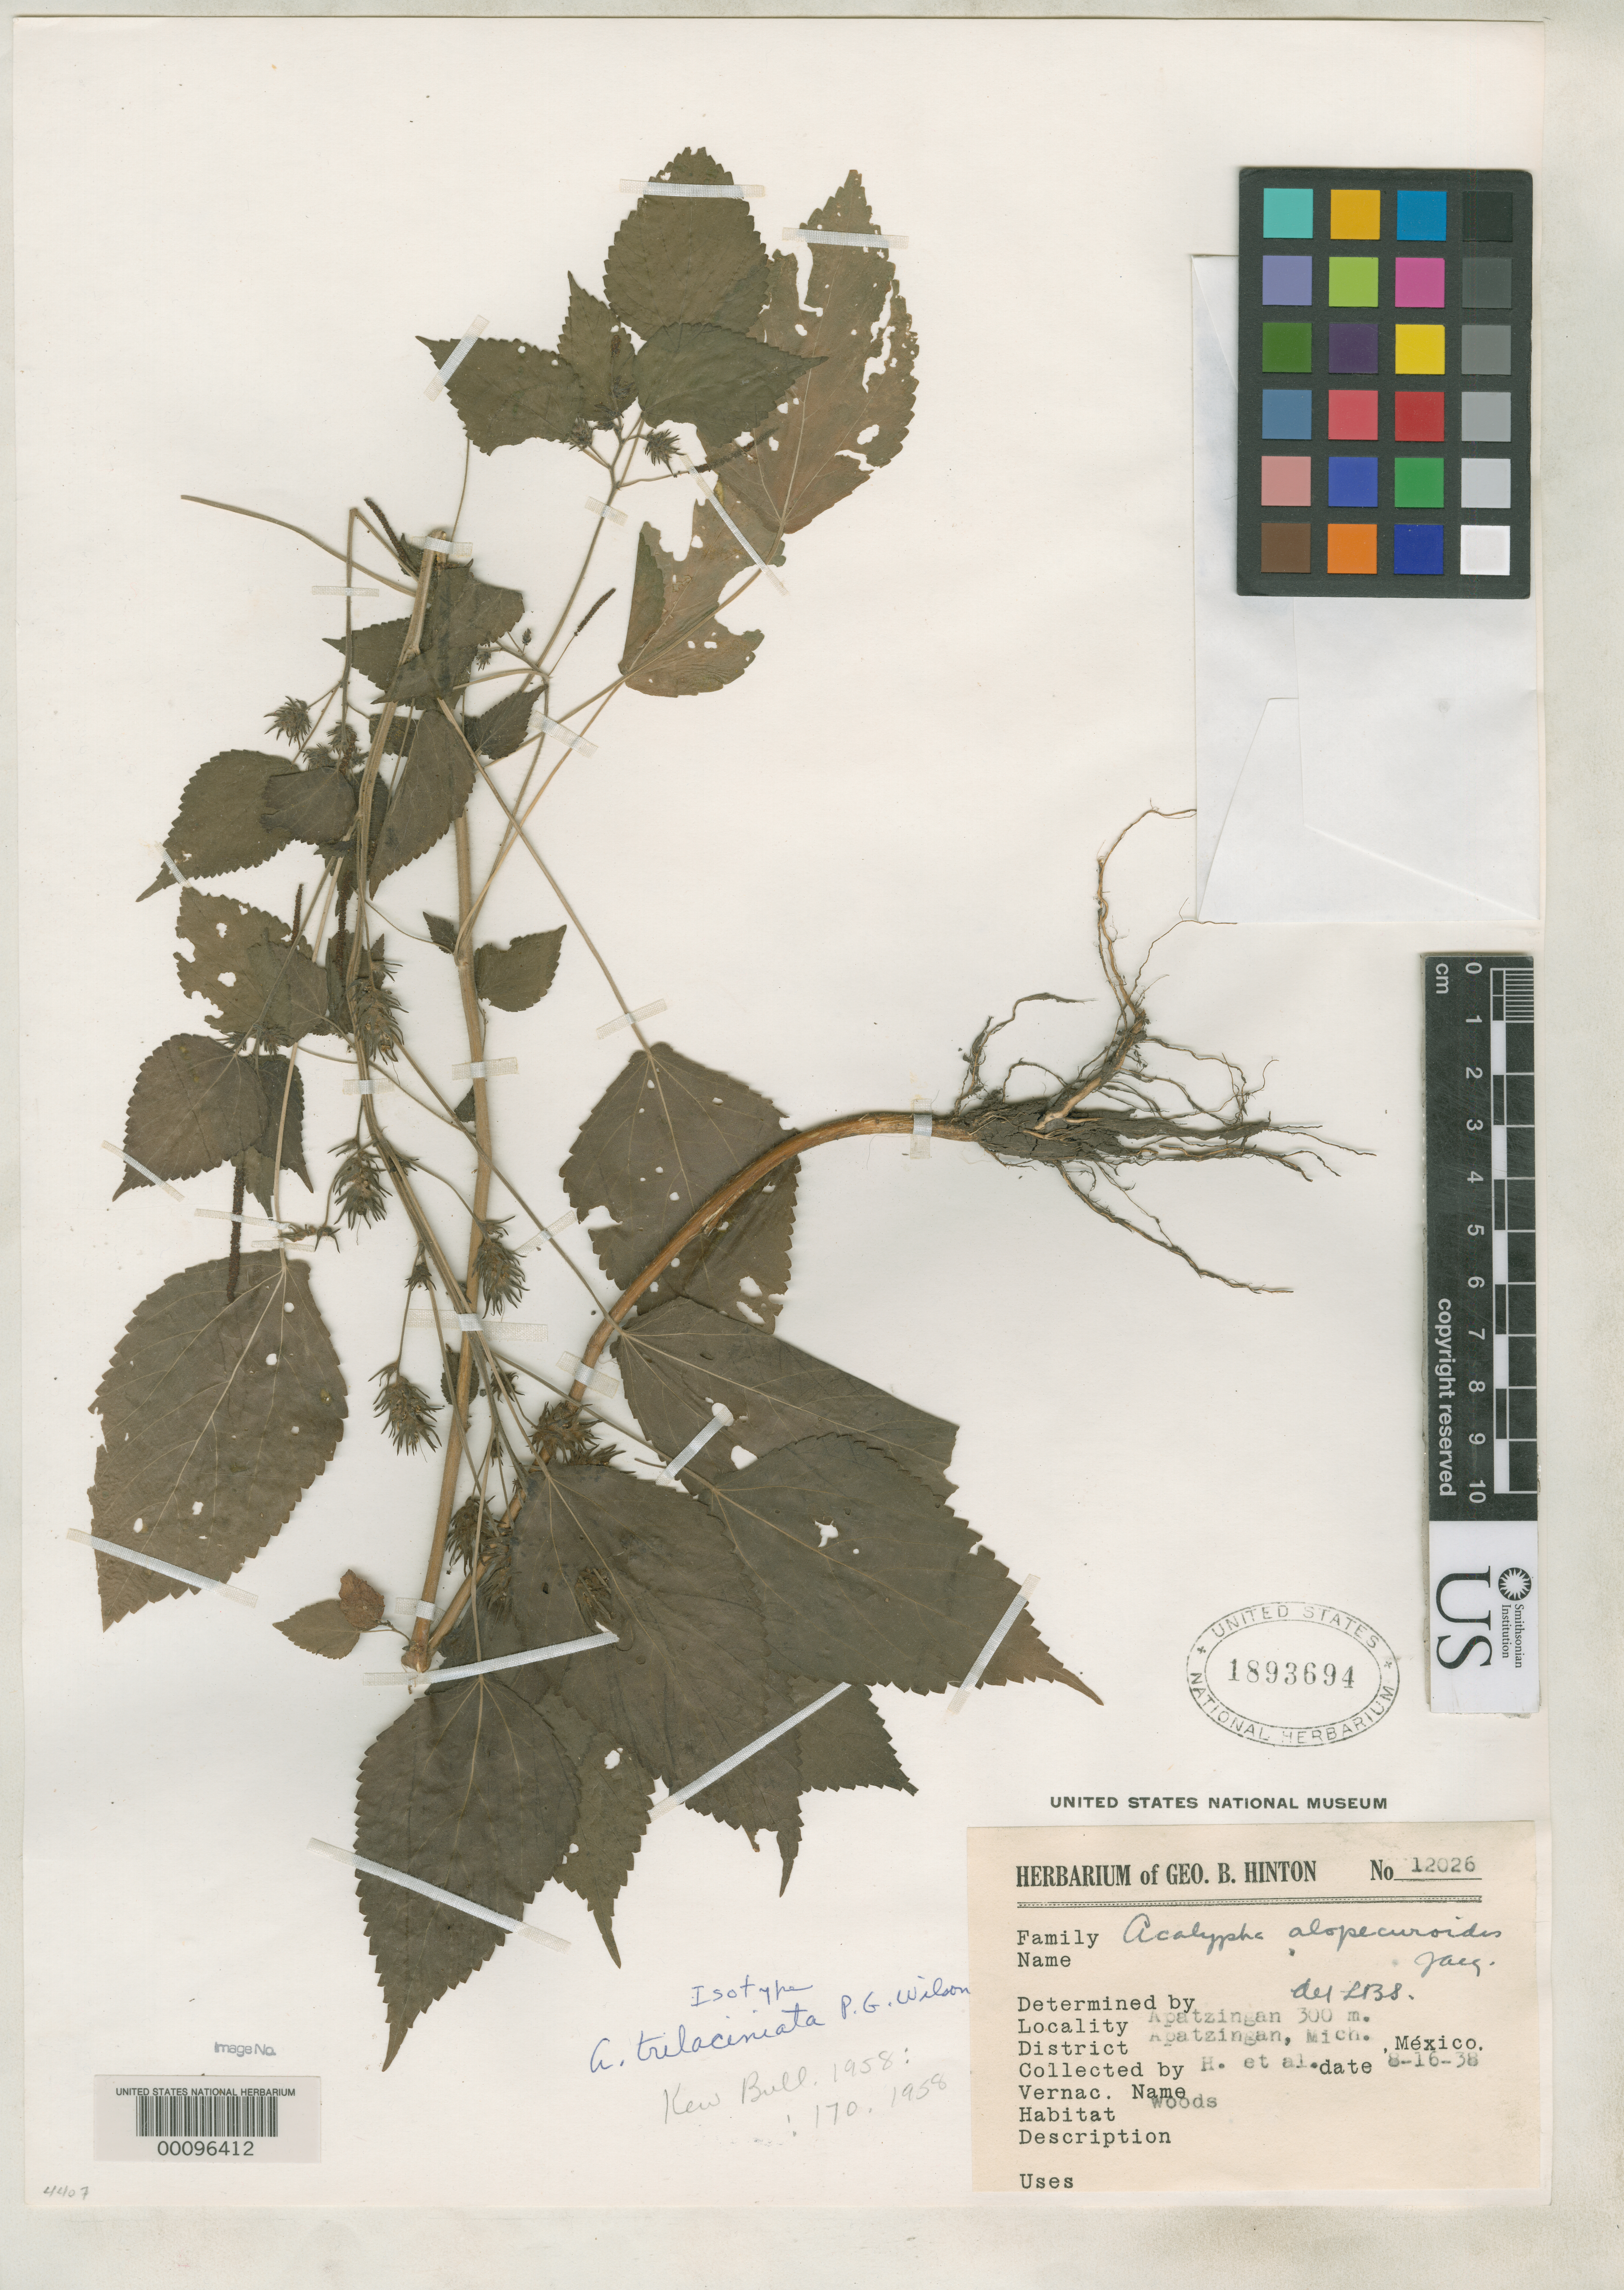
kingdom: Plantae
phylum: Tracheophyta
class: Magnoliopsida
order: Malpighiales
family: Euphorbiaceae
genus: Acalypha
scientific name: Acalypha trilaciniata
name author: Paul G. Wilson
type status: Isotype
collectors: G. B. Hinton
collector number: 12026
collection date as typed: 16 Aug 1938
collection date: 1938-08-16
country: Mexico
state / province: Michoacán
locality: Apatzingan.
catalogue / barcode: US 1893694